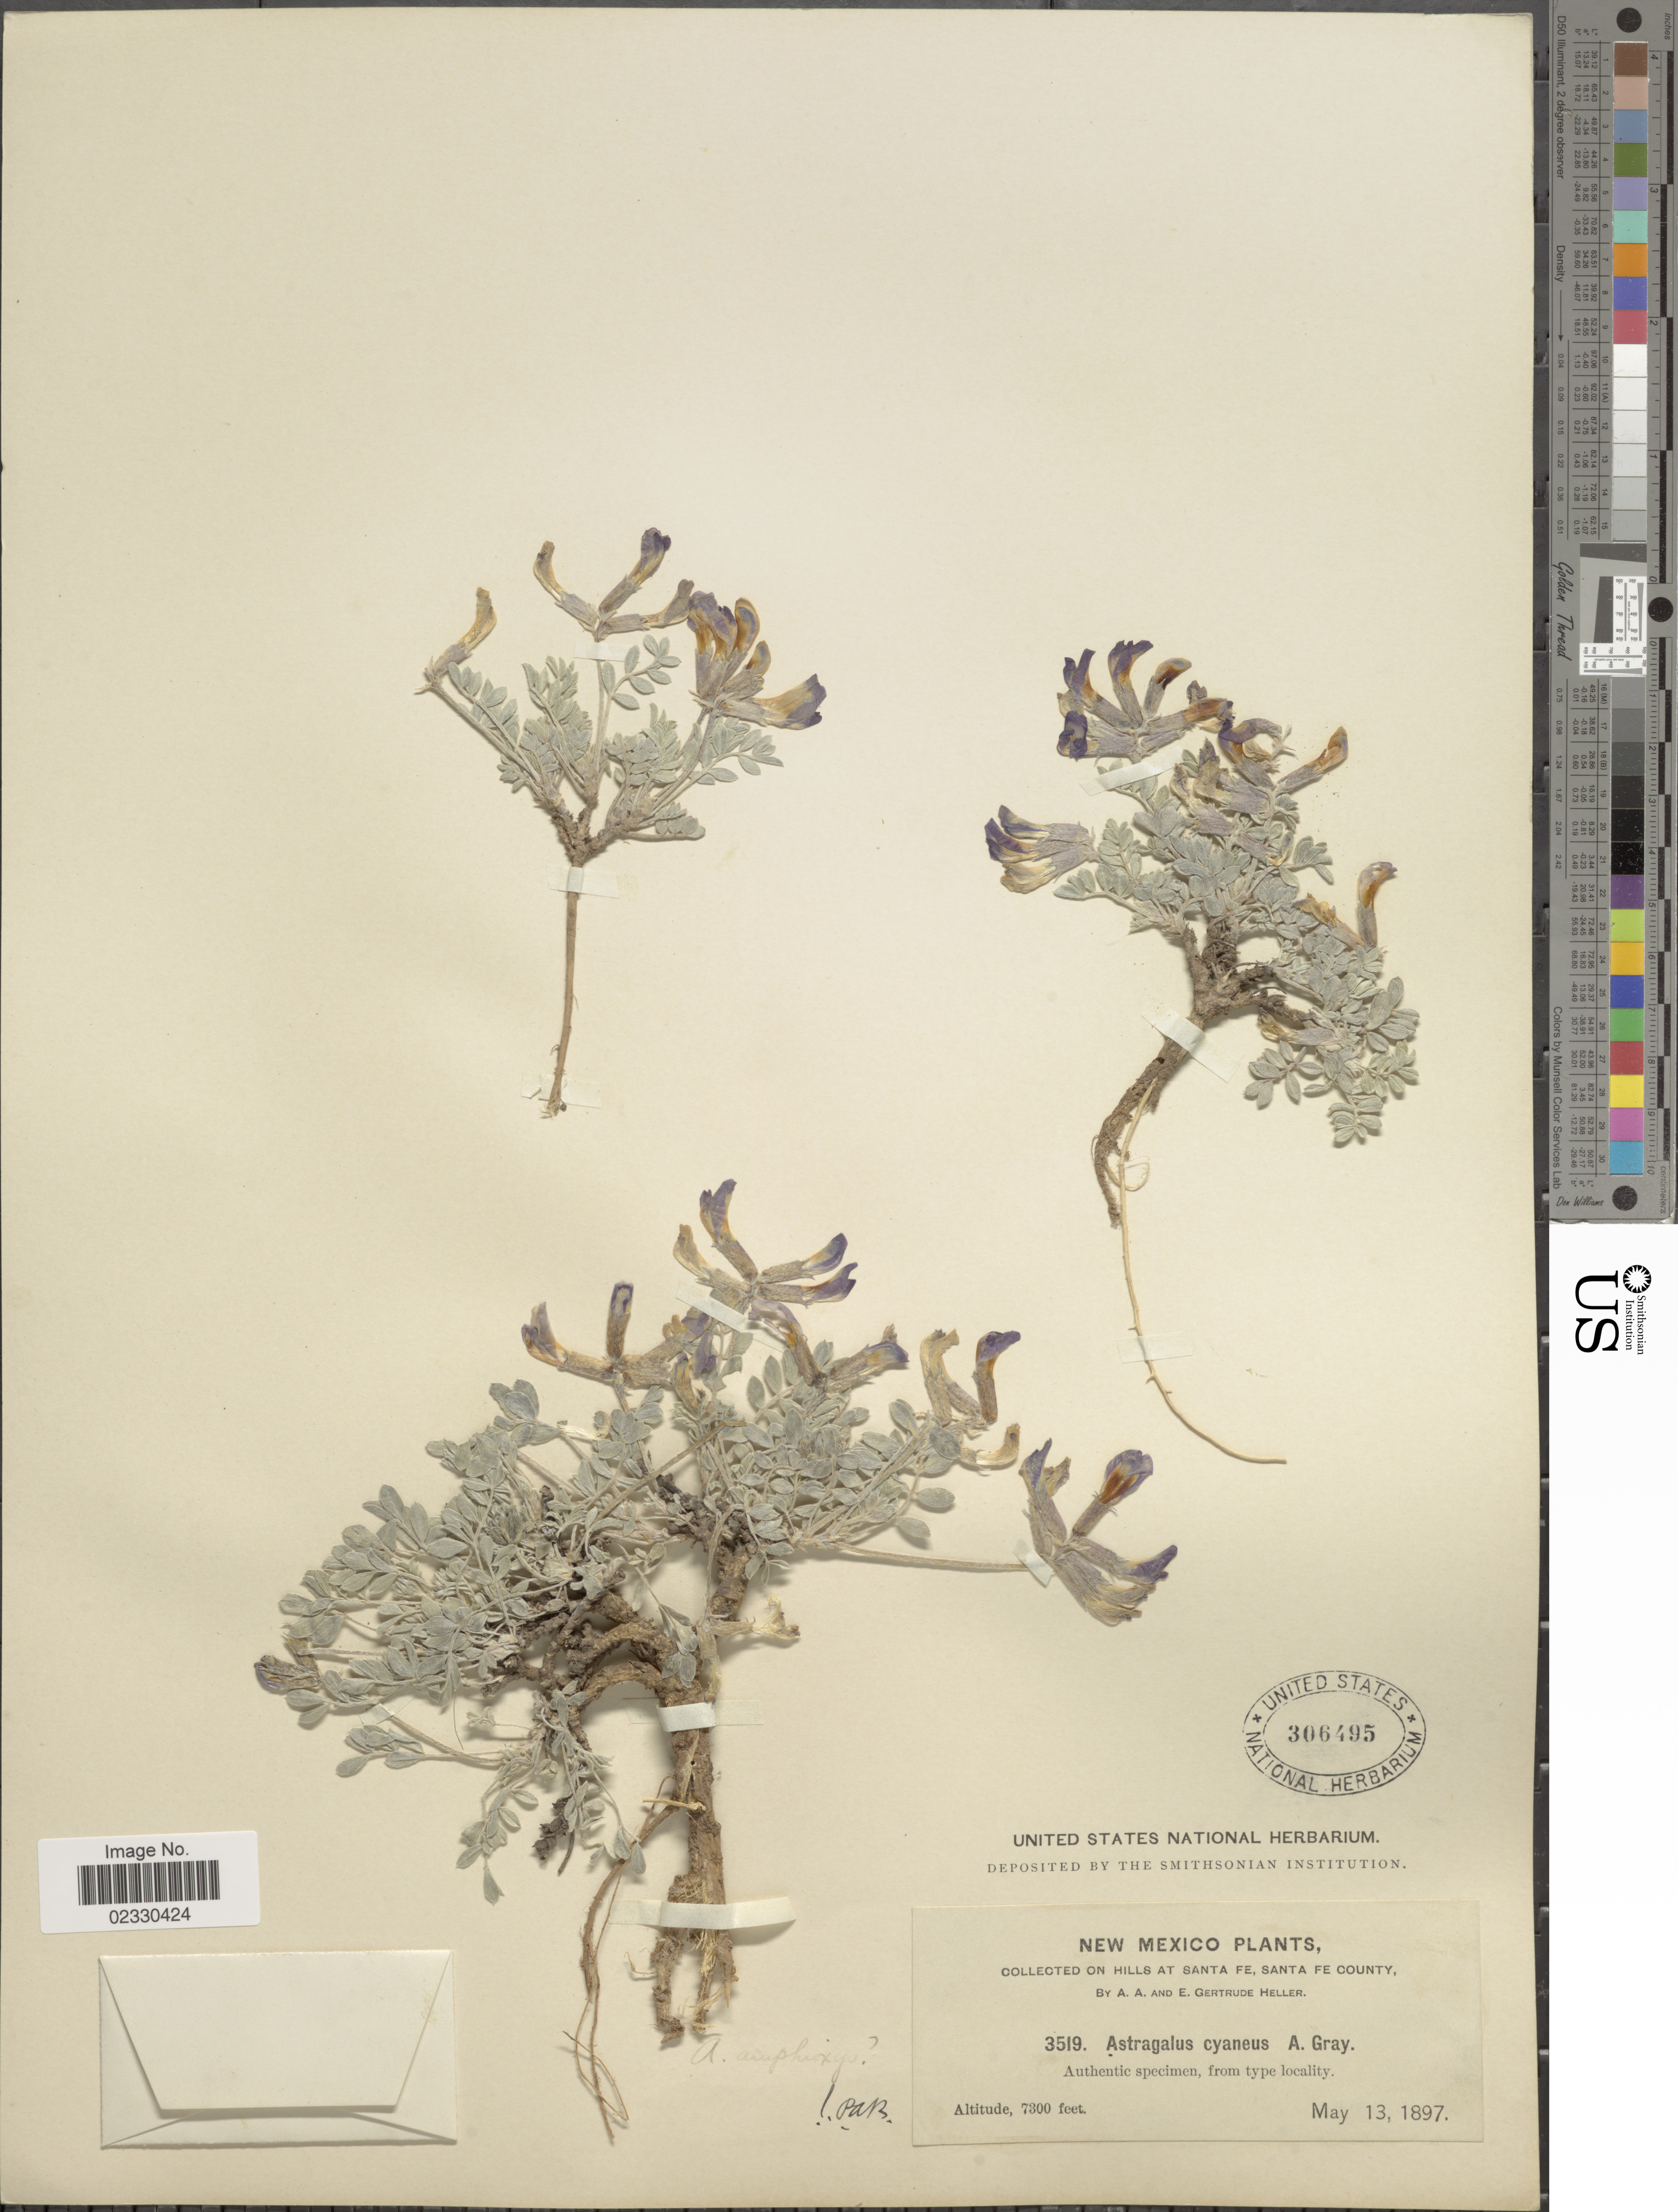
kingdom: Plantae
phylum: Tracheophyta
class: Magnoliopsida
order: Fabales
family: Fabaceae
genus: Astragalus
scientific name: Astragalus cyaneus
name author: A. Gray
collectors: A. A. Heller & E. G. Heller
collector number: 3519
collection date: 1897-05-13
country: United States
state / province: New Mexico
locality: On Hills at Santa Fe, Santa Fe County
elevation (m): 2225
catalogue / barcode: US 306495